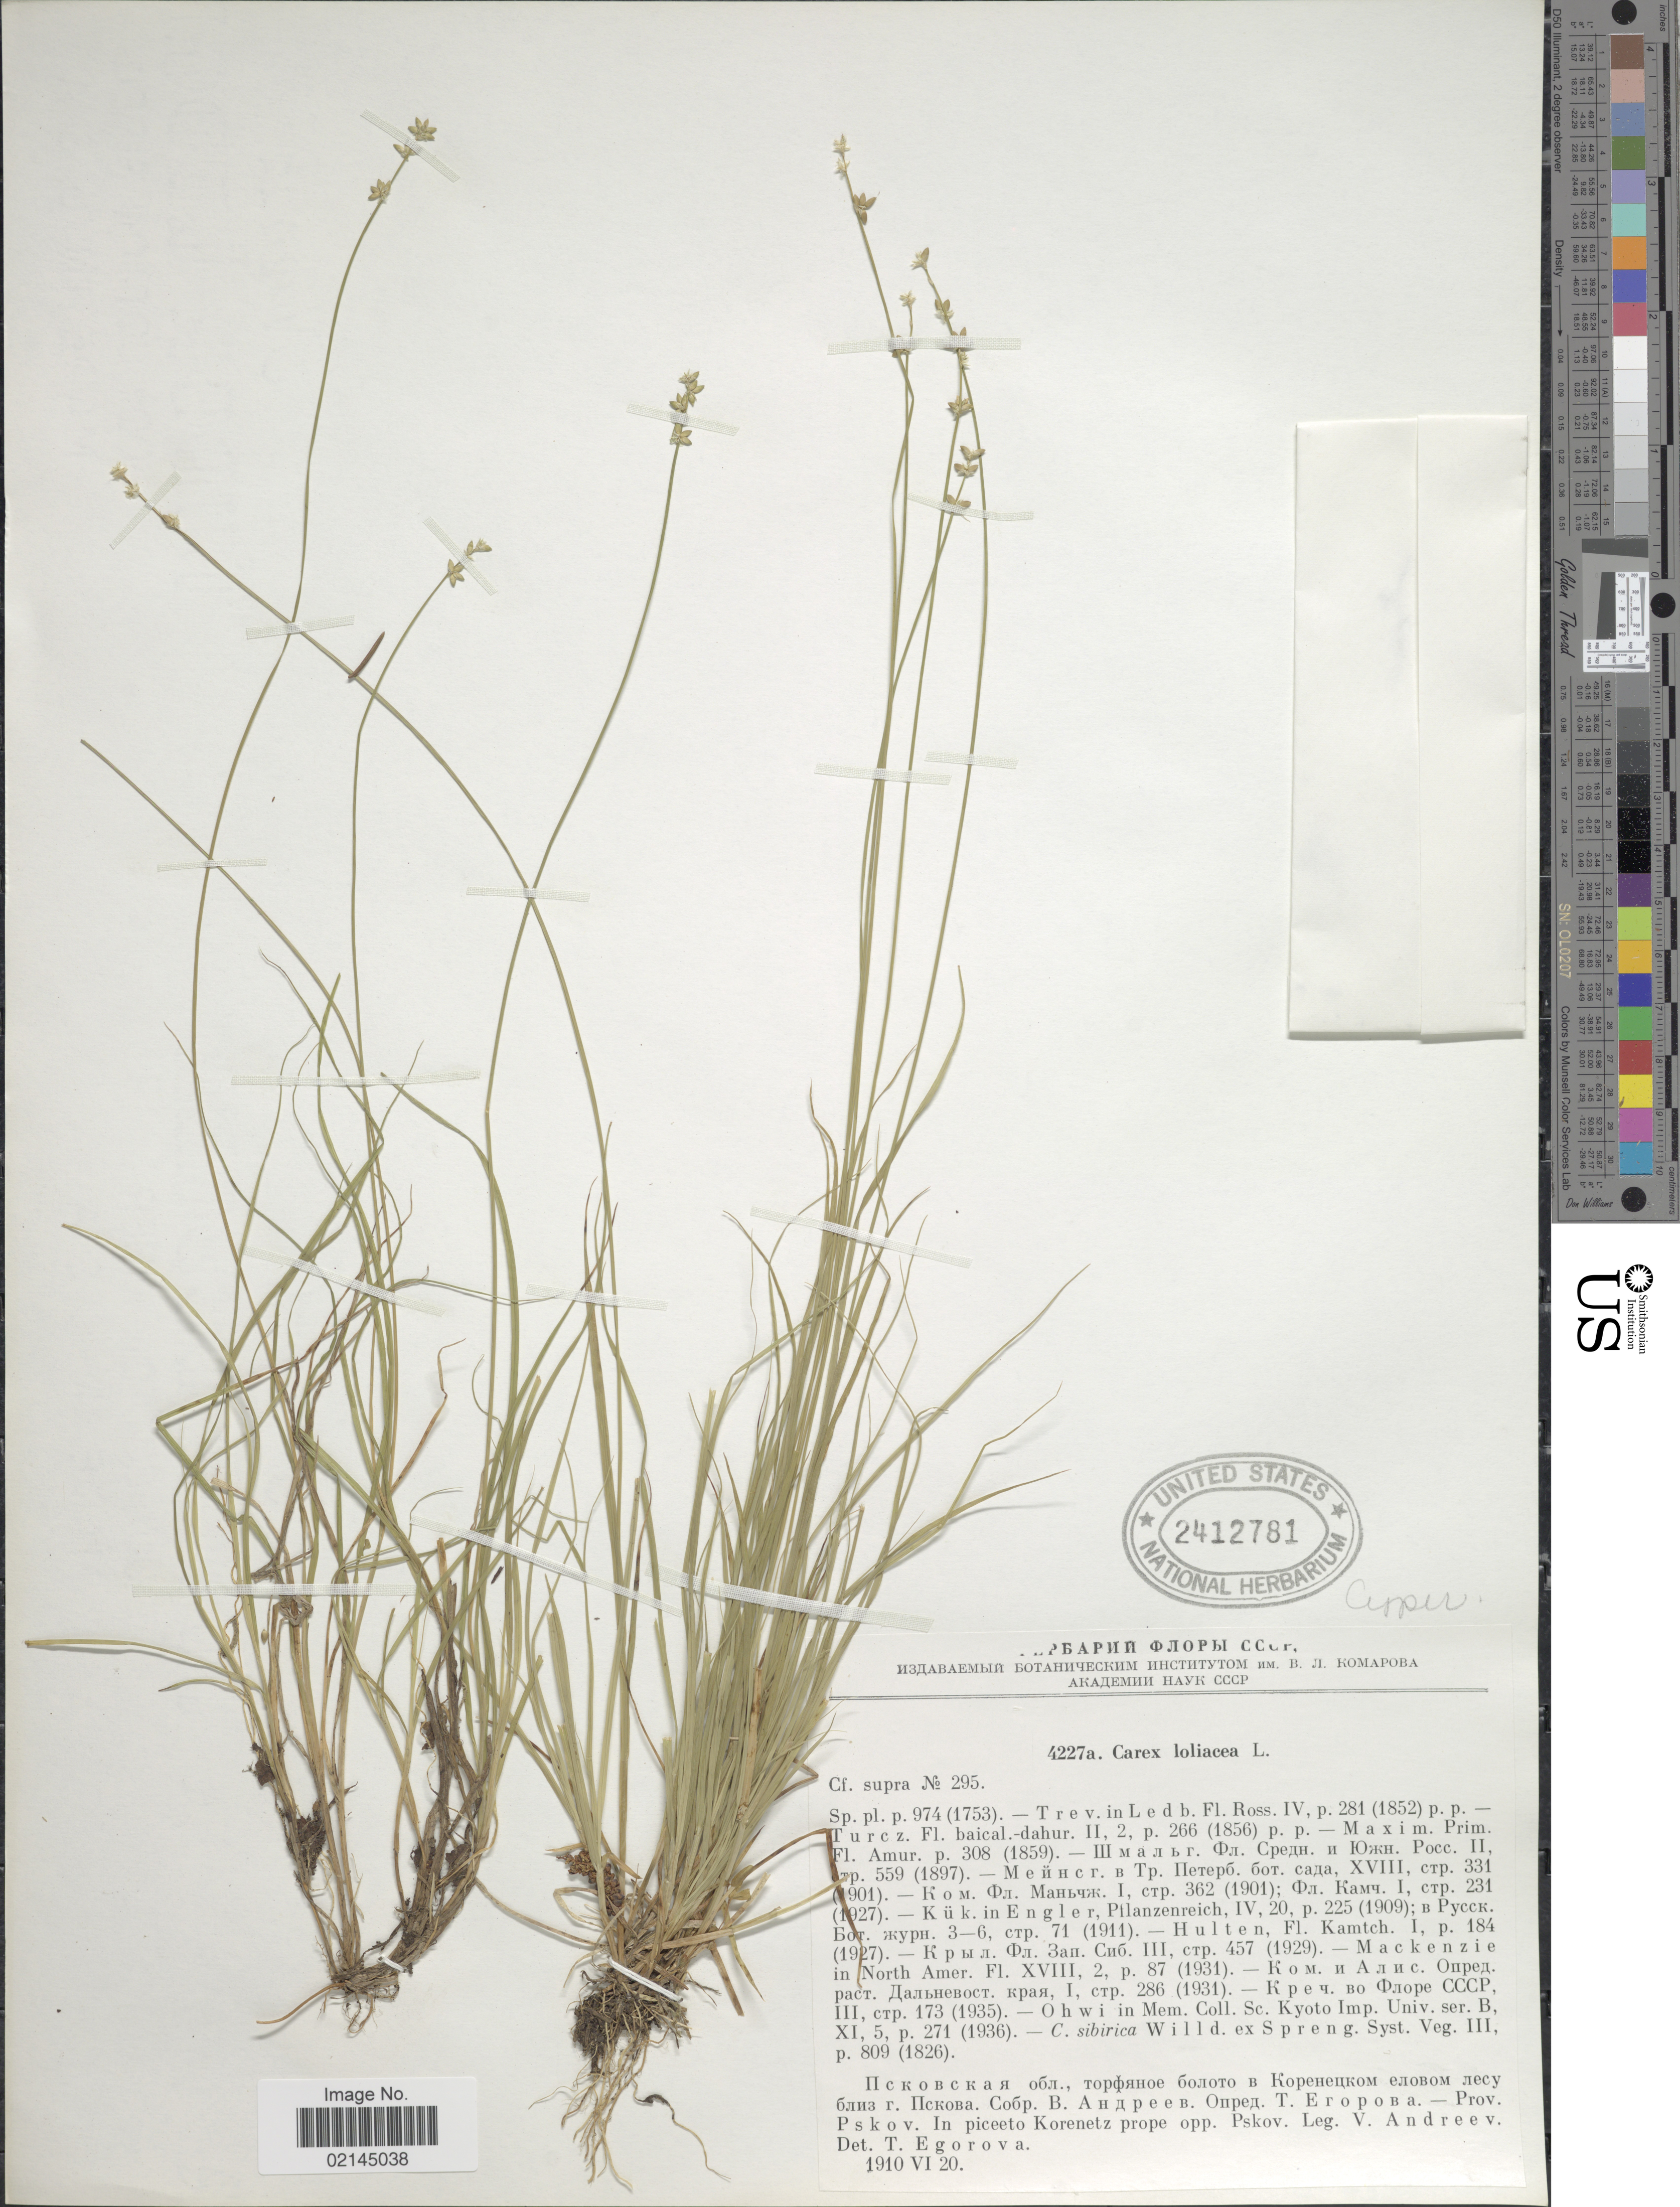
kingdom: Plantae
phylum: Tracheophyta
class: Liliopsida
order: Poales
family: Cyperaceae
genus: Carex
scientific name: Carex loliacea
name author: L.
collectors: V. Andreev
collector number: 4227a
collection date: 1910-06-20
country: Russian Federation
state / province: Pskov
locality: In piceeto Korenetz prope opp. Pskov.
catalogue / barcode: US 2412781